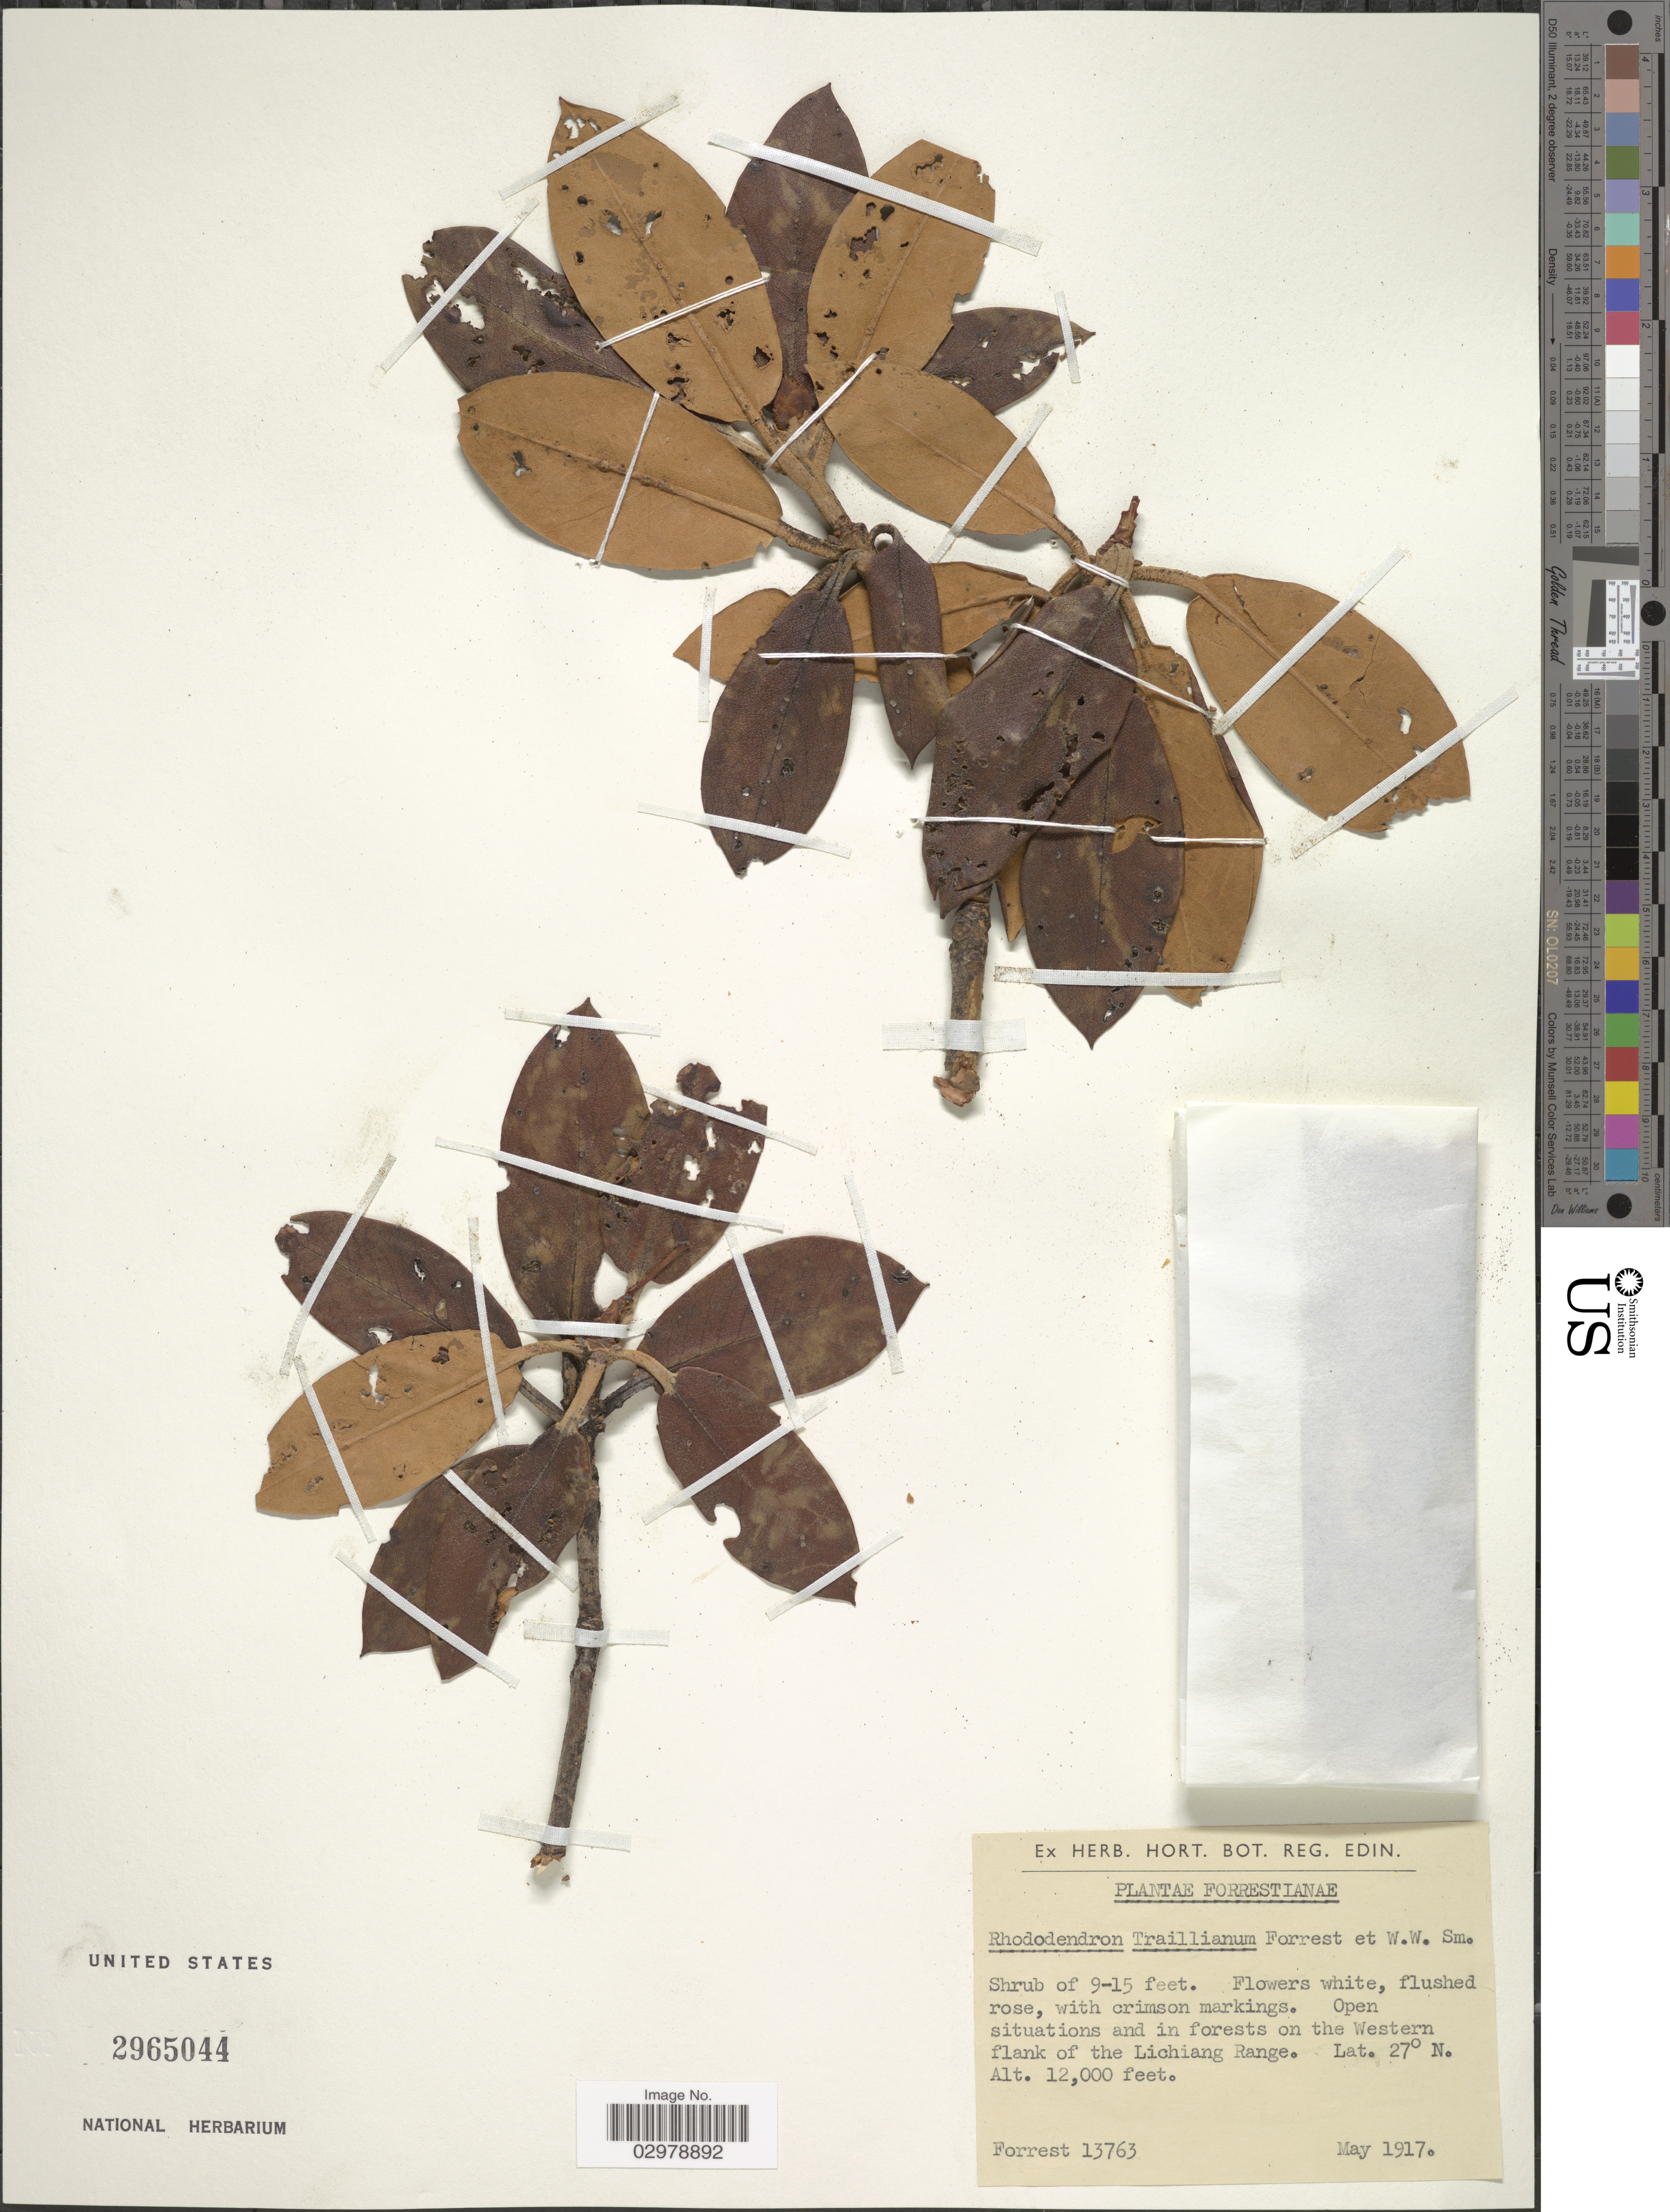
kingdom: Plantae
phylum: Tracheophyta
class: Magnoliopsida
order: Ericales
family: Ericaceae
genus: Rhododendron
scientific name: Rhododendron traillianum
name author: Forrest & W.W. Sm.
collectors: -. Forrest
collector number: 13763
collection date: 1917-05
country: China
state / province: Yunnan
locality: Open situations and in forests on the Western flank of the Lichiang Range.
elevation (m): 3658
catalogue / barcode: US 2965044